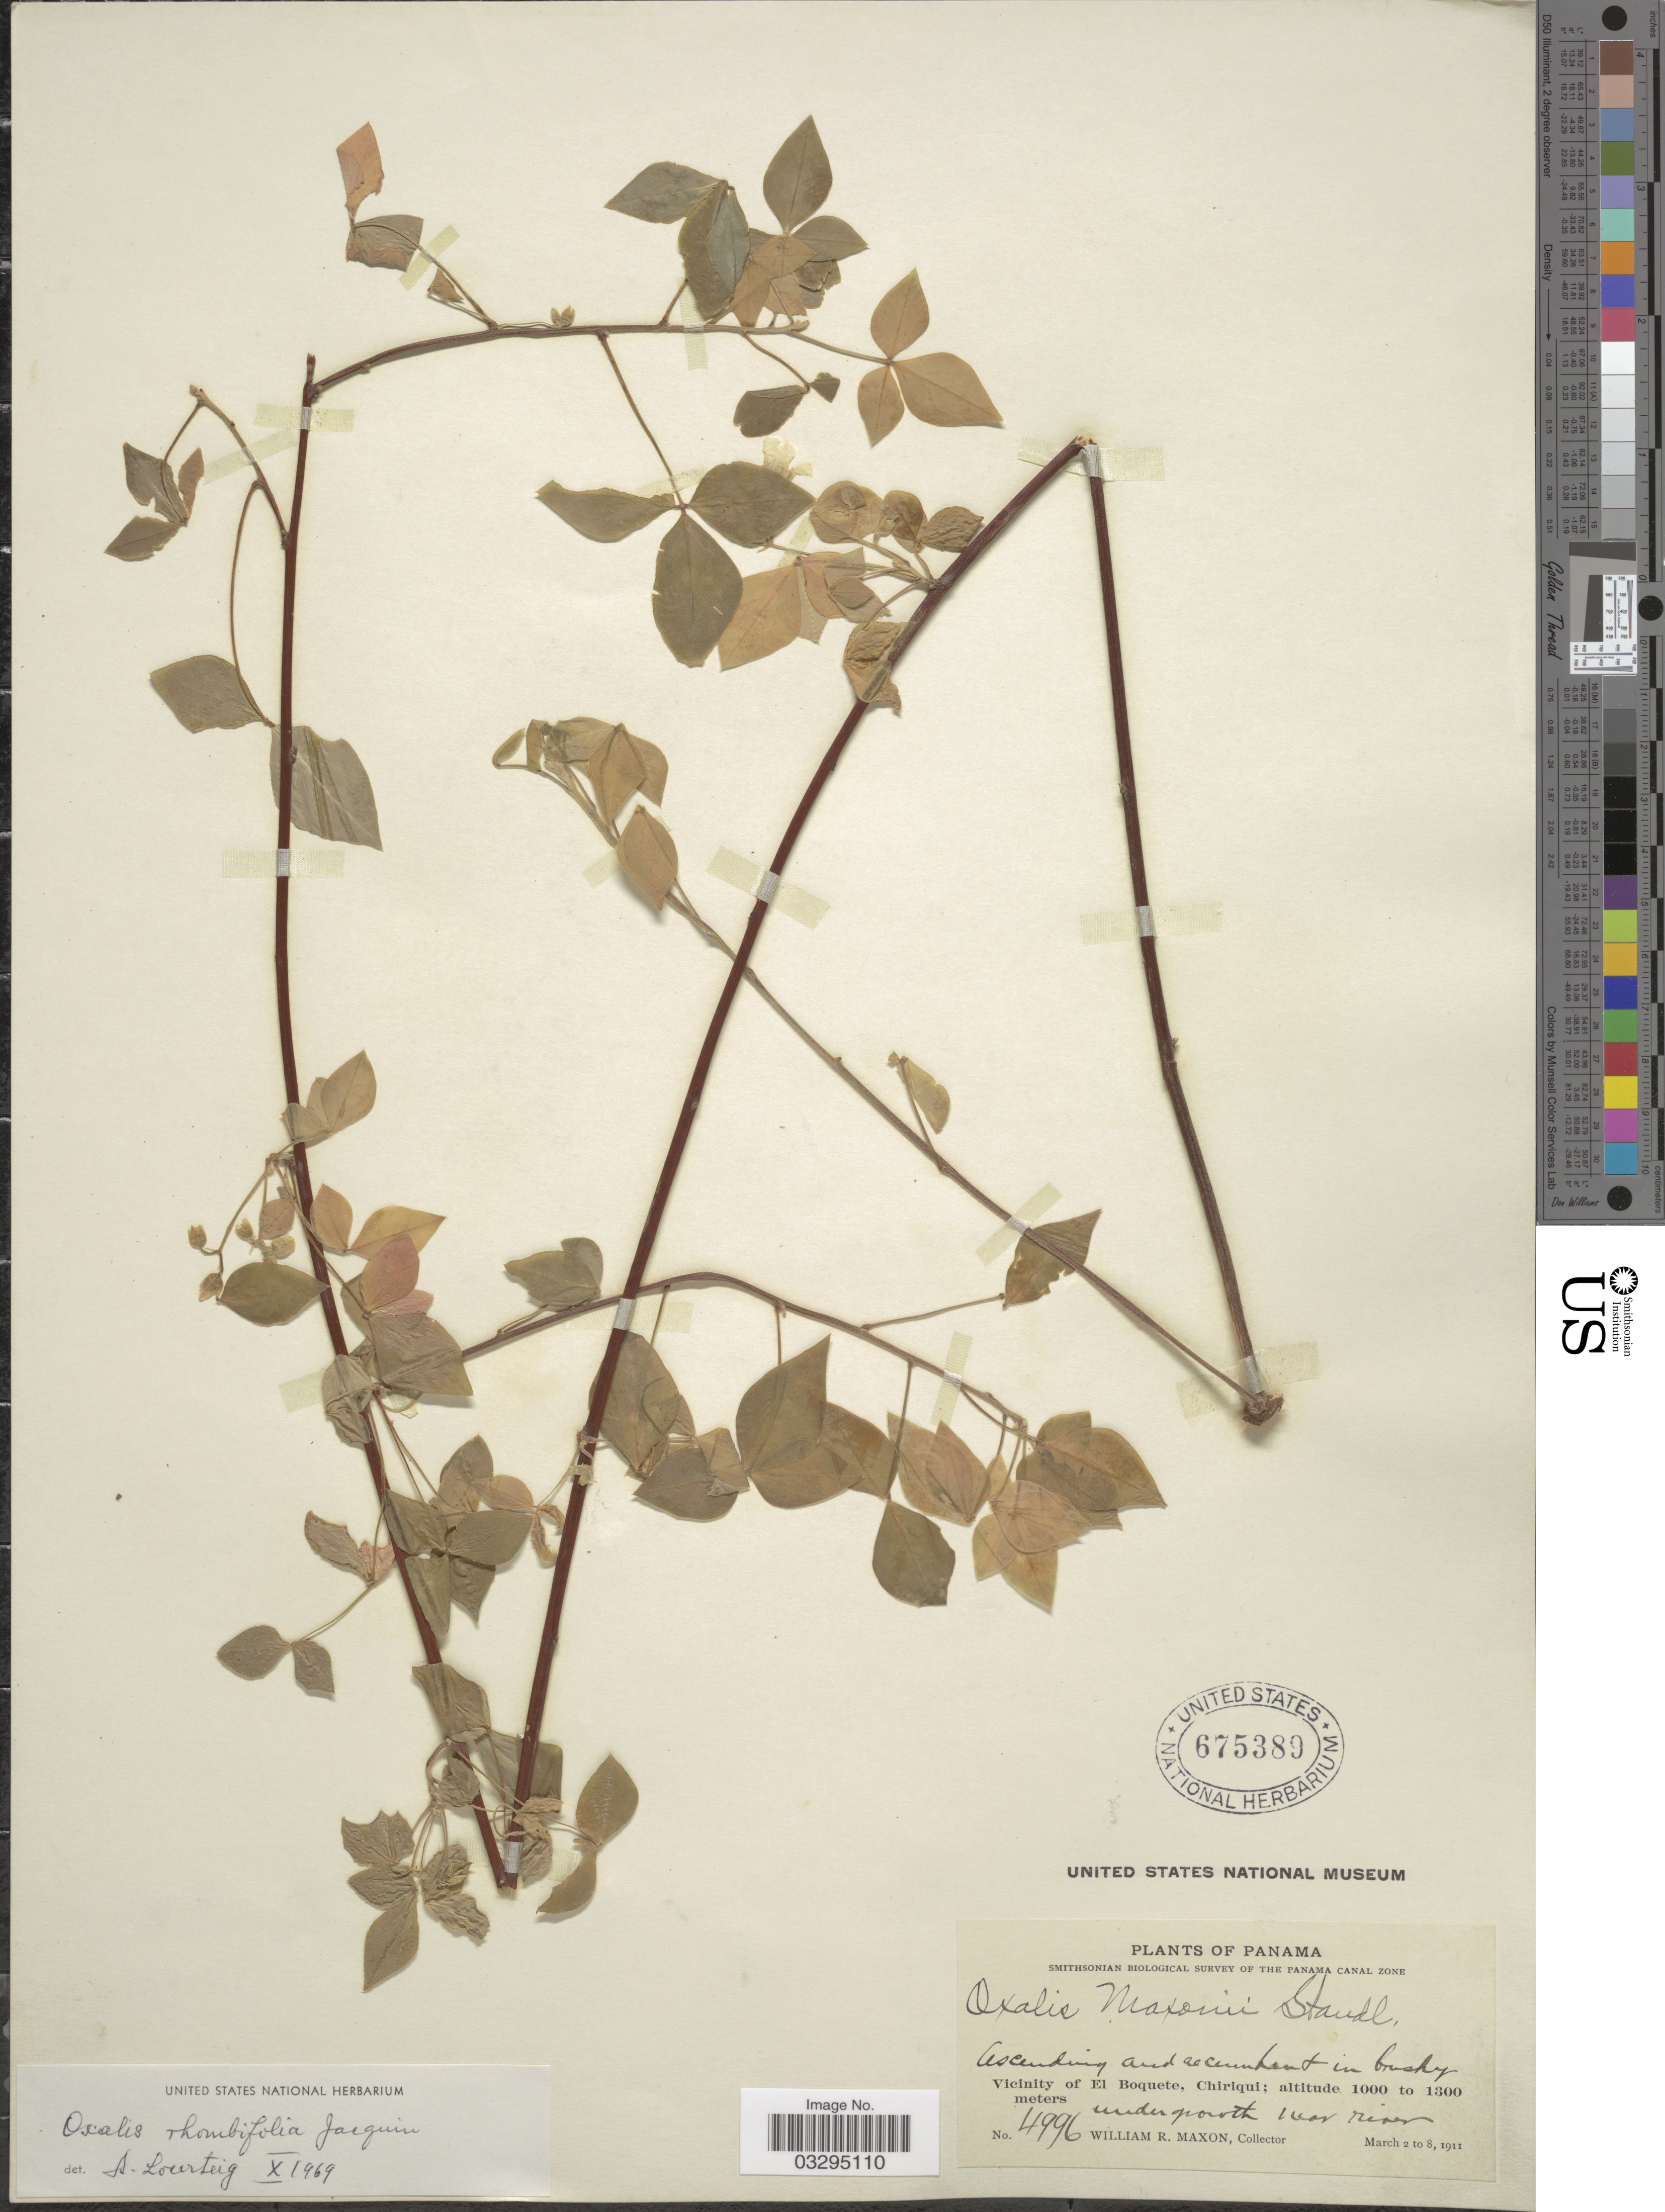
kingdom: Plantae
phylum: Tracheophyta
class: Magnoliopsida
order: Oxalidales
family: Oxalidaceae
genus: Oxalis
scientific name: Oxalis rhombifolia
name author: Jacq.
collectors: W. R. Maxon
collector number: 4996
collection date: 1911-03-02/1911-03-08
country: Panama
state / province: Chiriqui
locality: Vicinity of El Boquete, Chiriqui.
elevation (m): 1000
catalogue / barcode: US 675389